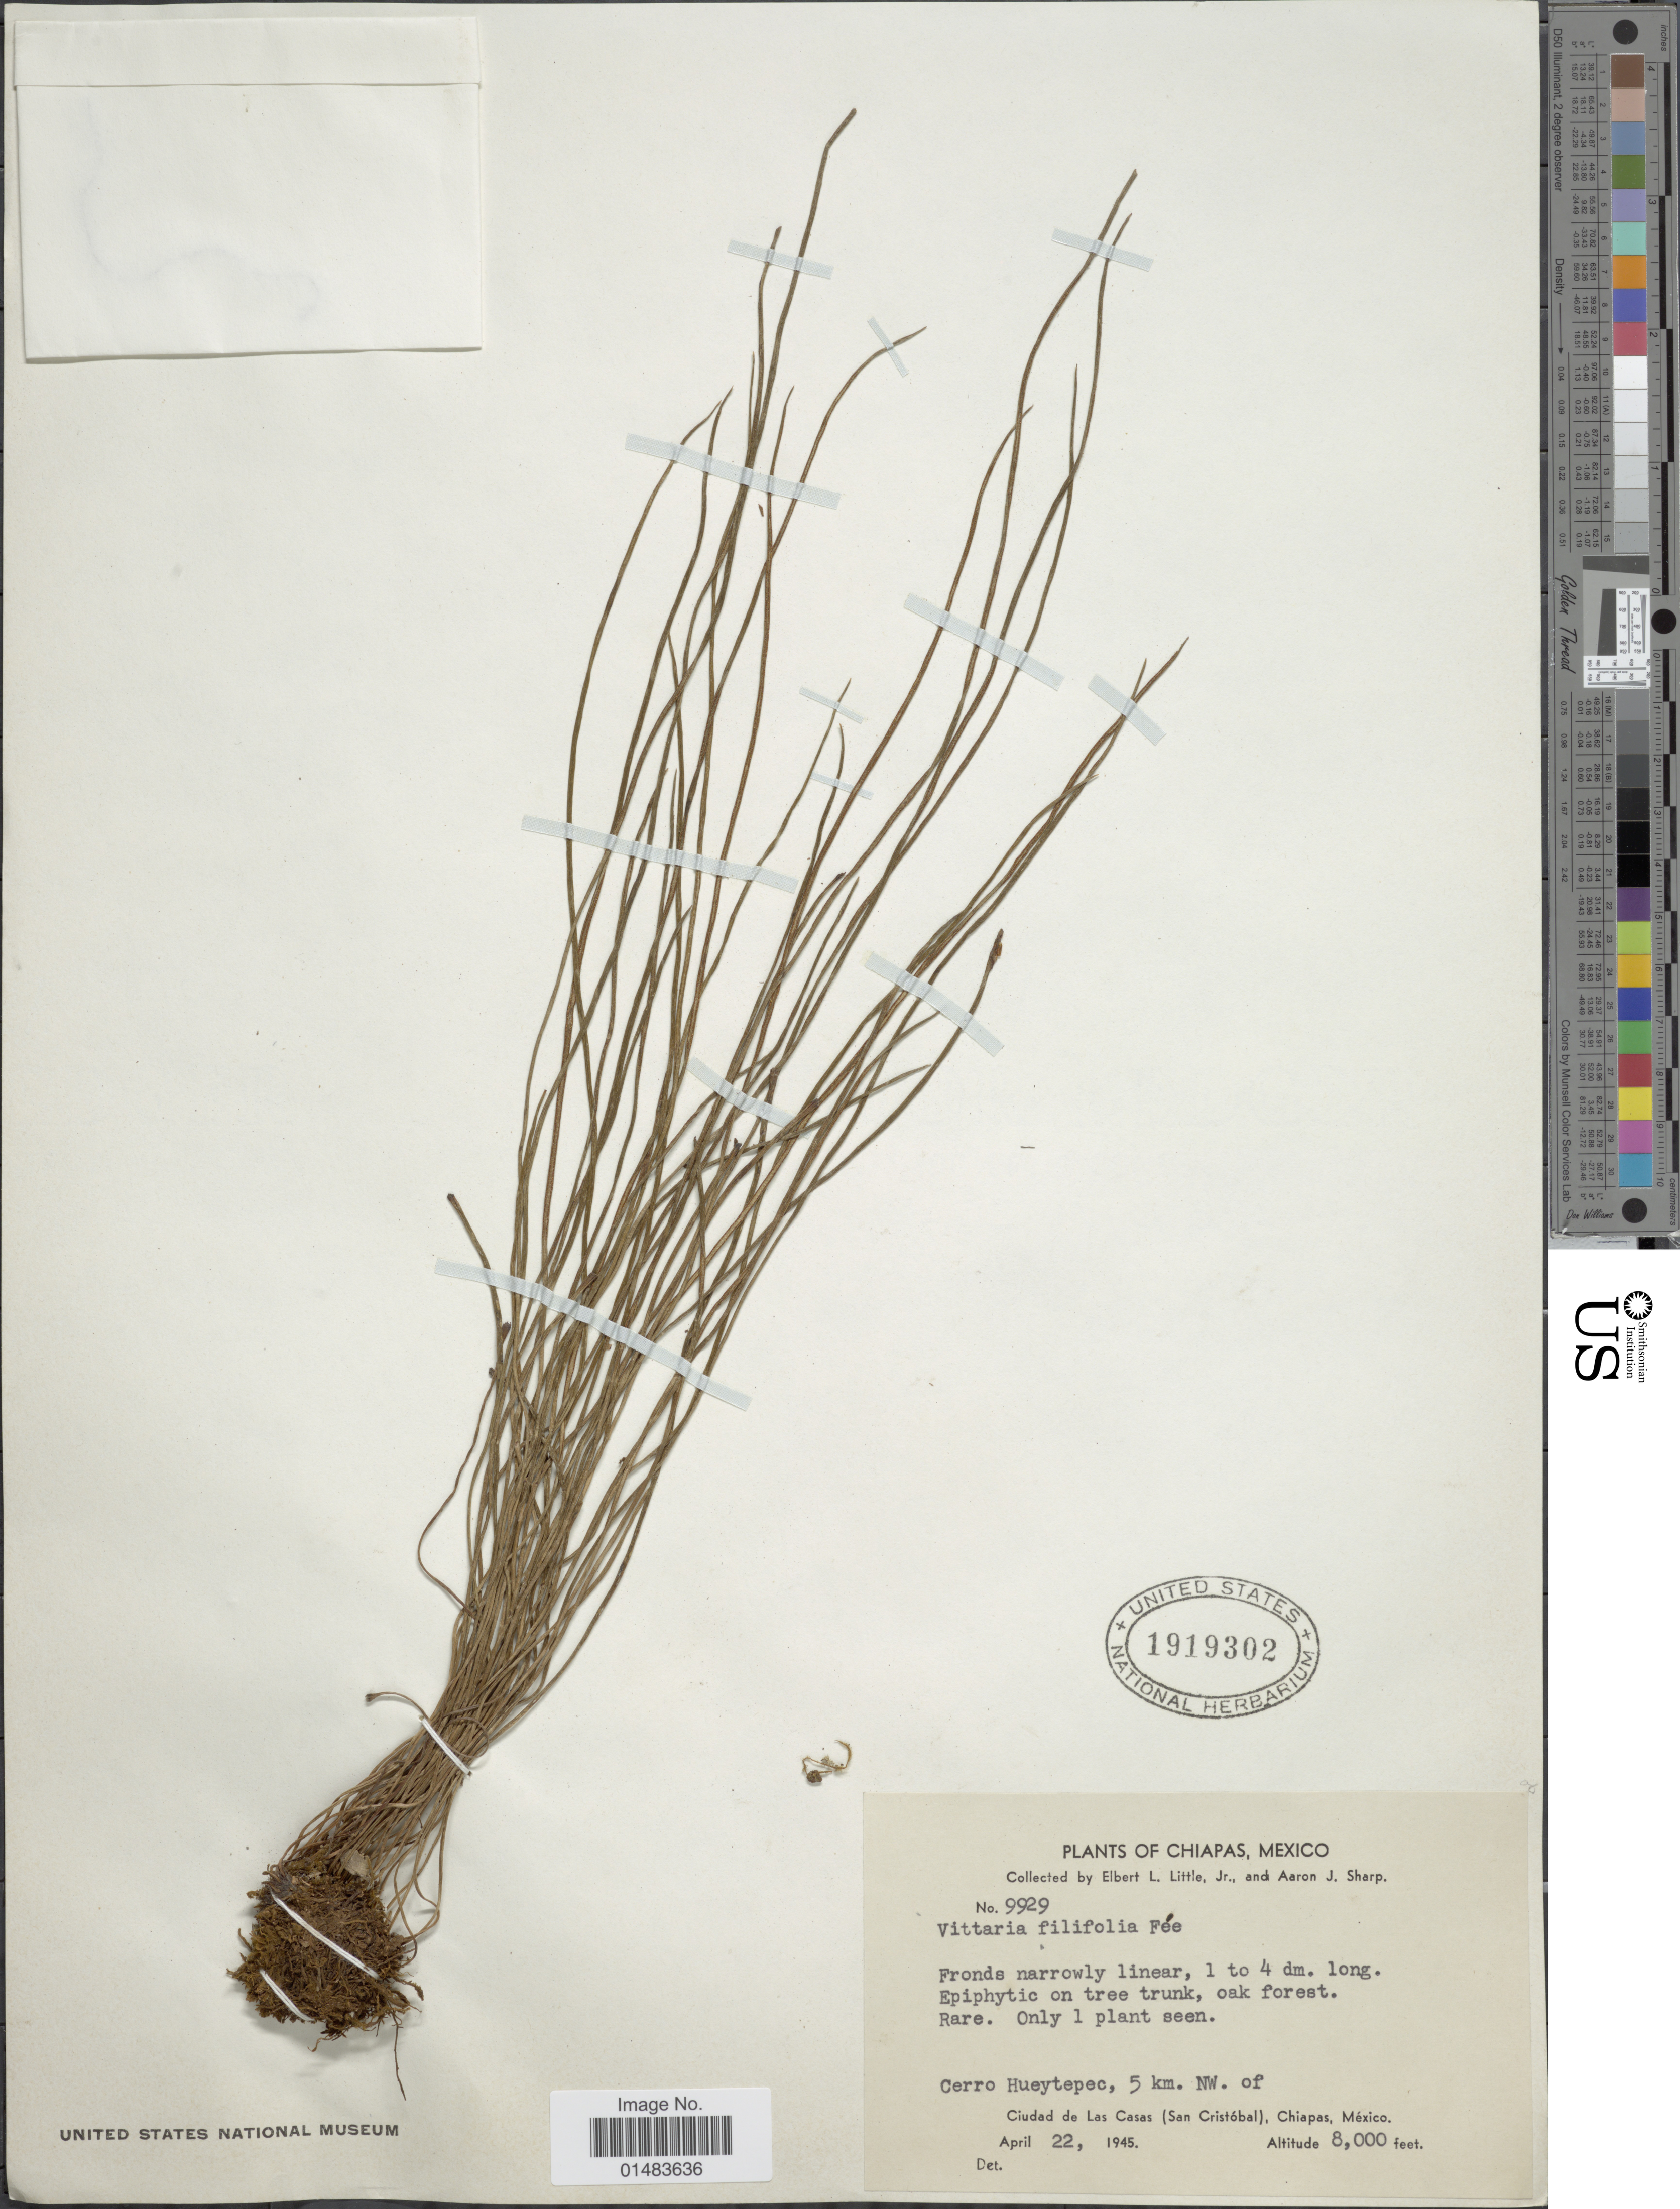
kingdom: Plantae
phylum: Tracheophyta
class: Polypodiopsida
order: Polypodiales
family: Pteridaceae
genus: Vittaria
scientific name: Vittaria graminifolia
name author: Kaulf.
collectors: E. L. Little & Mrs A. J. Sharp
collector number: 9929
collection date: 1945-04-22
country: Mexico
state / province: Chiapas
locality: Chiapas, Mexico, Fronds narrowly liner, 1 to 4 dm long. epiphytic on tree trunk, oak forest. rare, only 1 plant seen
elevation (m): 2438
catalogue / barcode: US 1919302